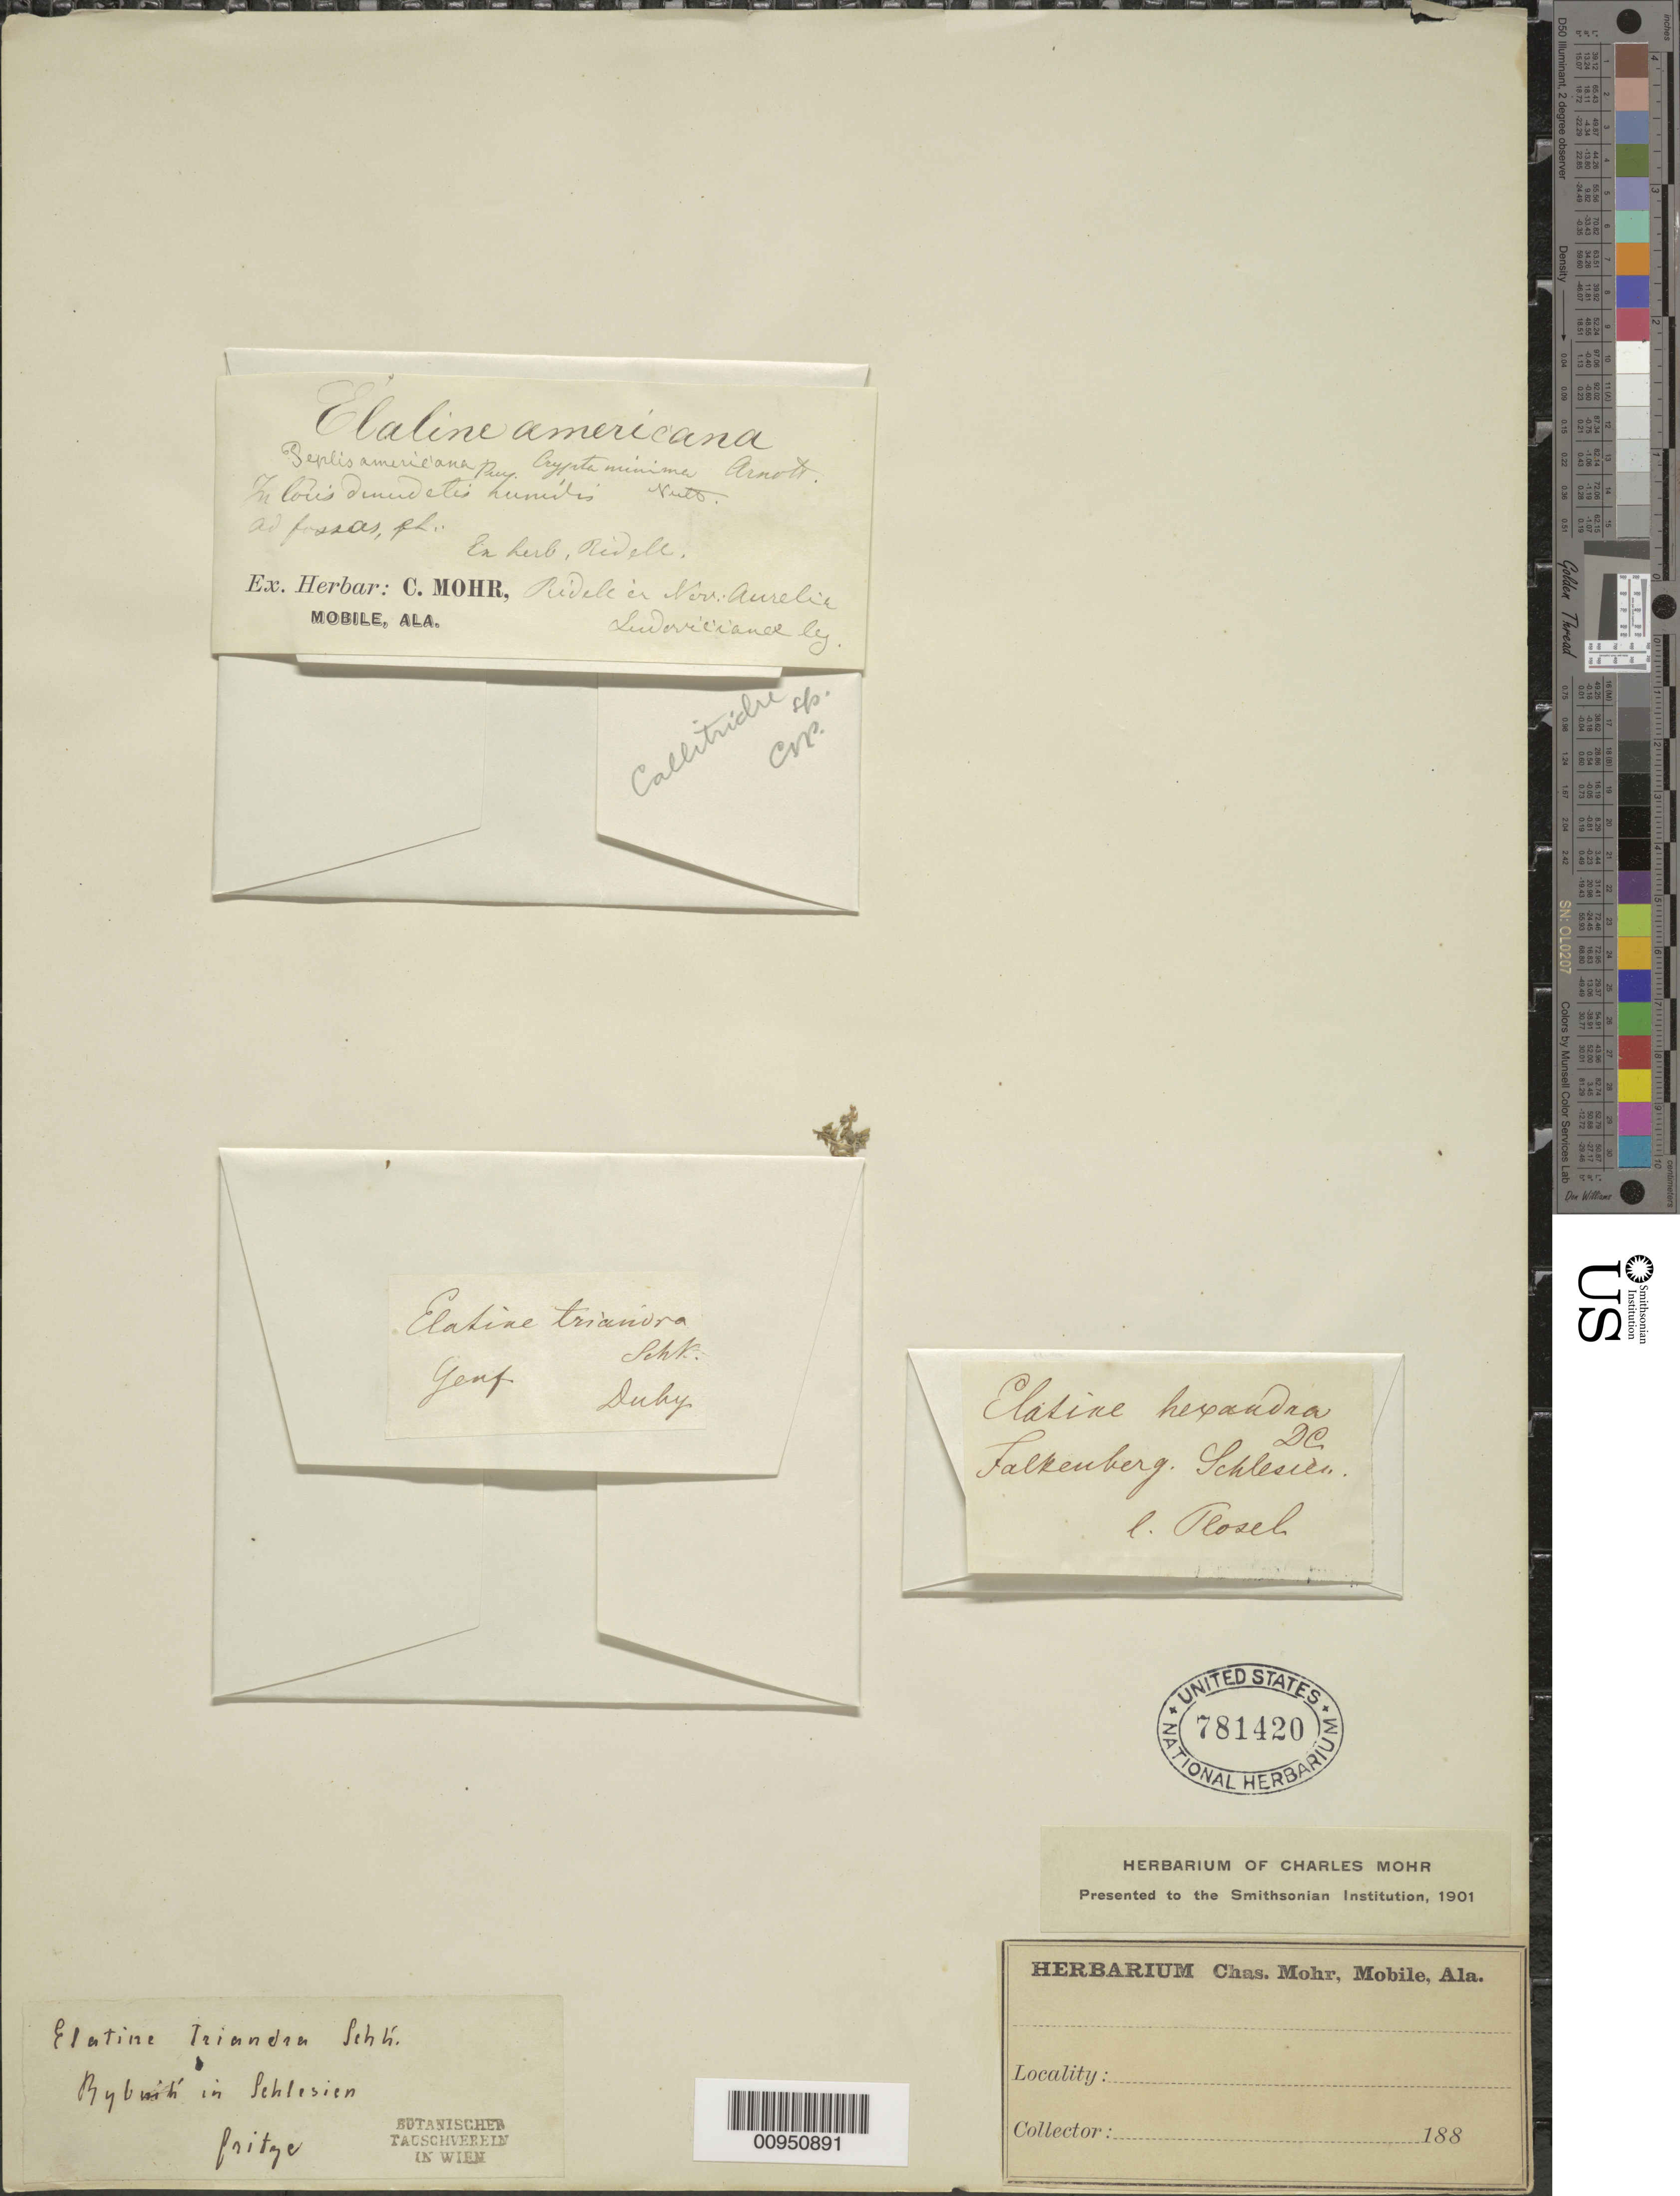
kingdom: Plantae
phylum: Tracheophyta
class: Magnoliopsida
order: Malpighiales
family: Elatinaceae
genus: Elatine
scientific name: Elatine triandra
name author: Schkuhr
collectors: J. É. Duby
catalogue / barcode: US 781420